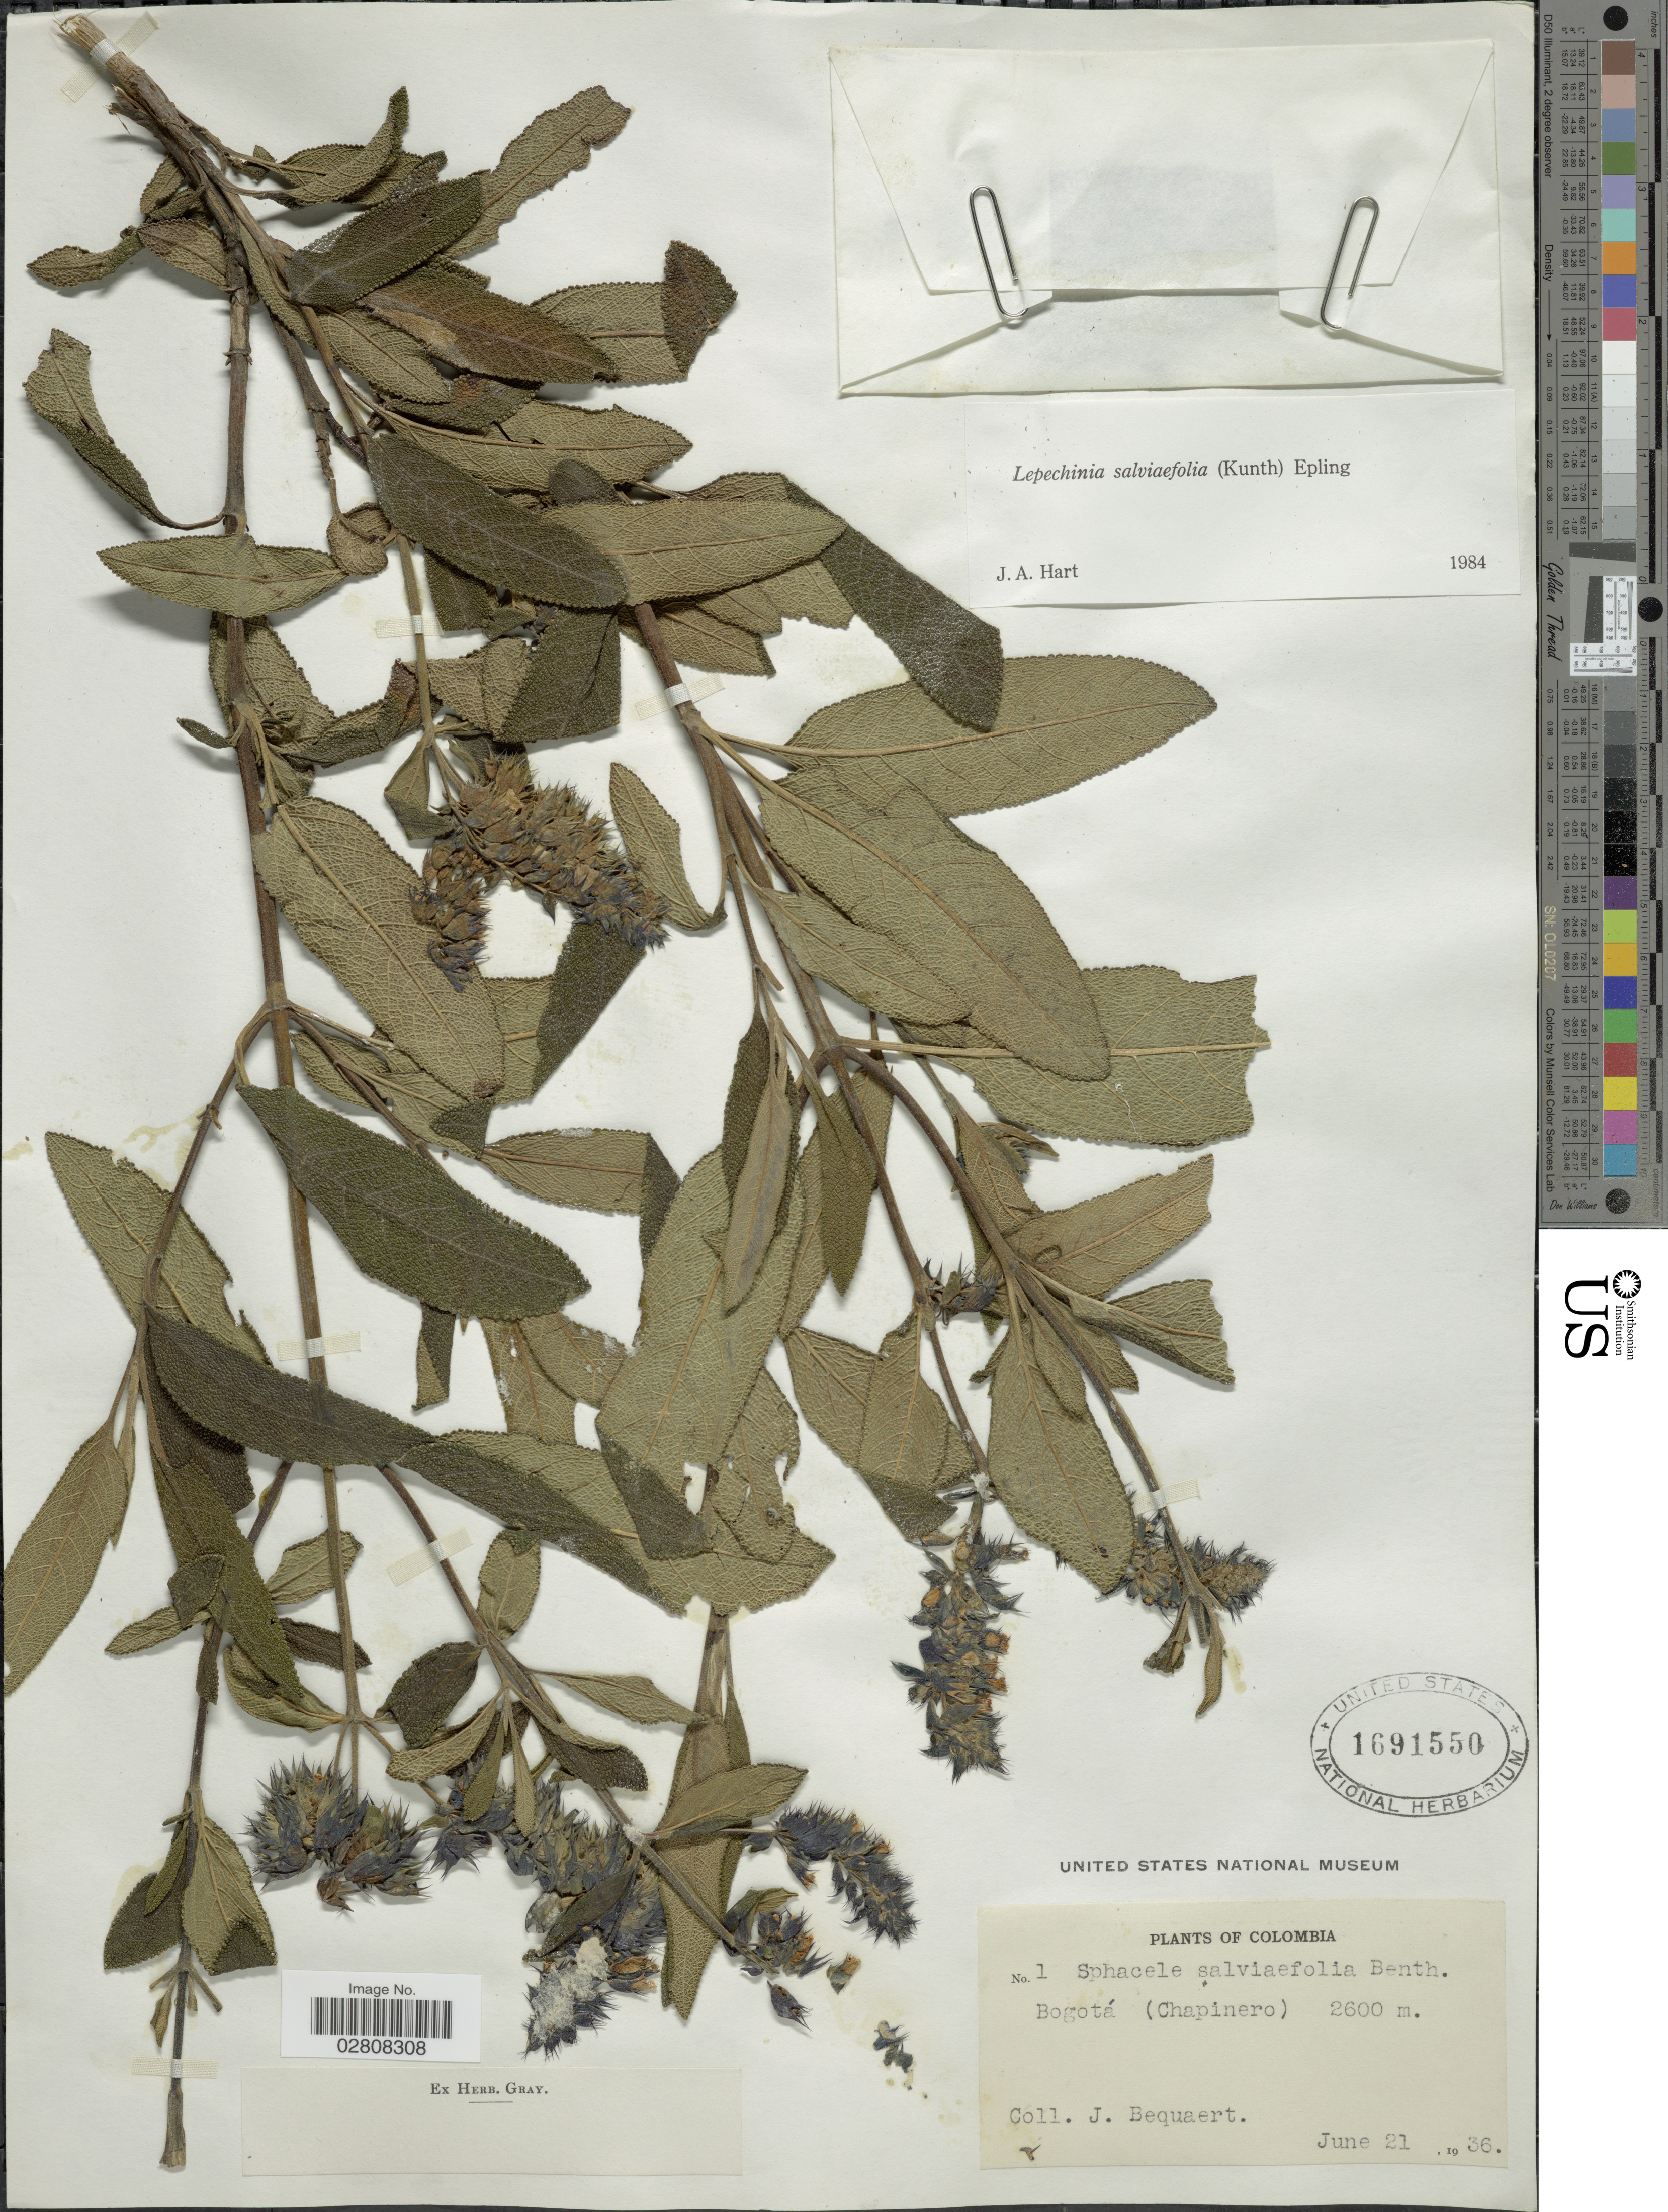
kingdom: Plantae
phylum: Tracheophyta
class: Magnoliopsida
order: Lamiales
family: Lamiaceae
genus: Lepechinia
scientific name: Lepechinia salviifolia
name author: (Kunth) Epling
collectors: J. Bequaert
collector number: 1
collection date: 1936-06-21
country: Colombia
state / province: Bogota D.C.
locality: Bogotá (Chapinero).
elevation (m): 2600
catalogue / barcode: US 1691550